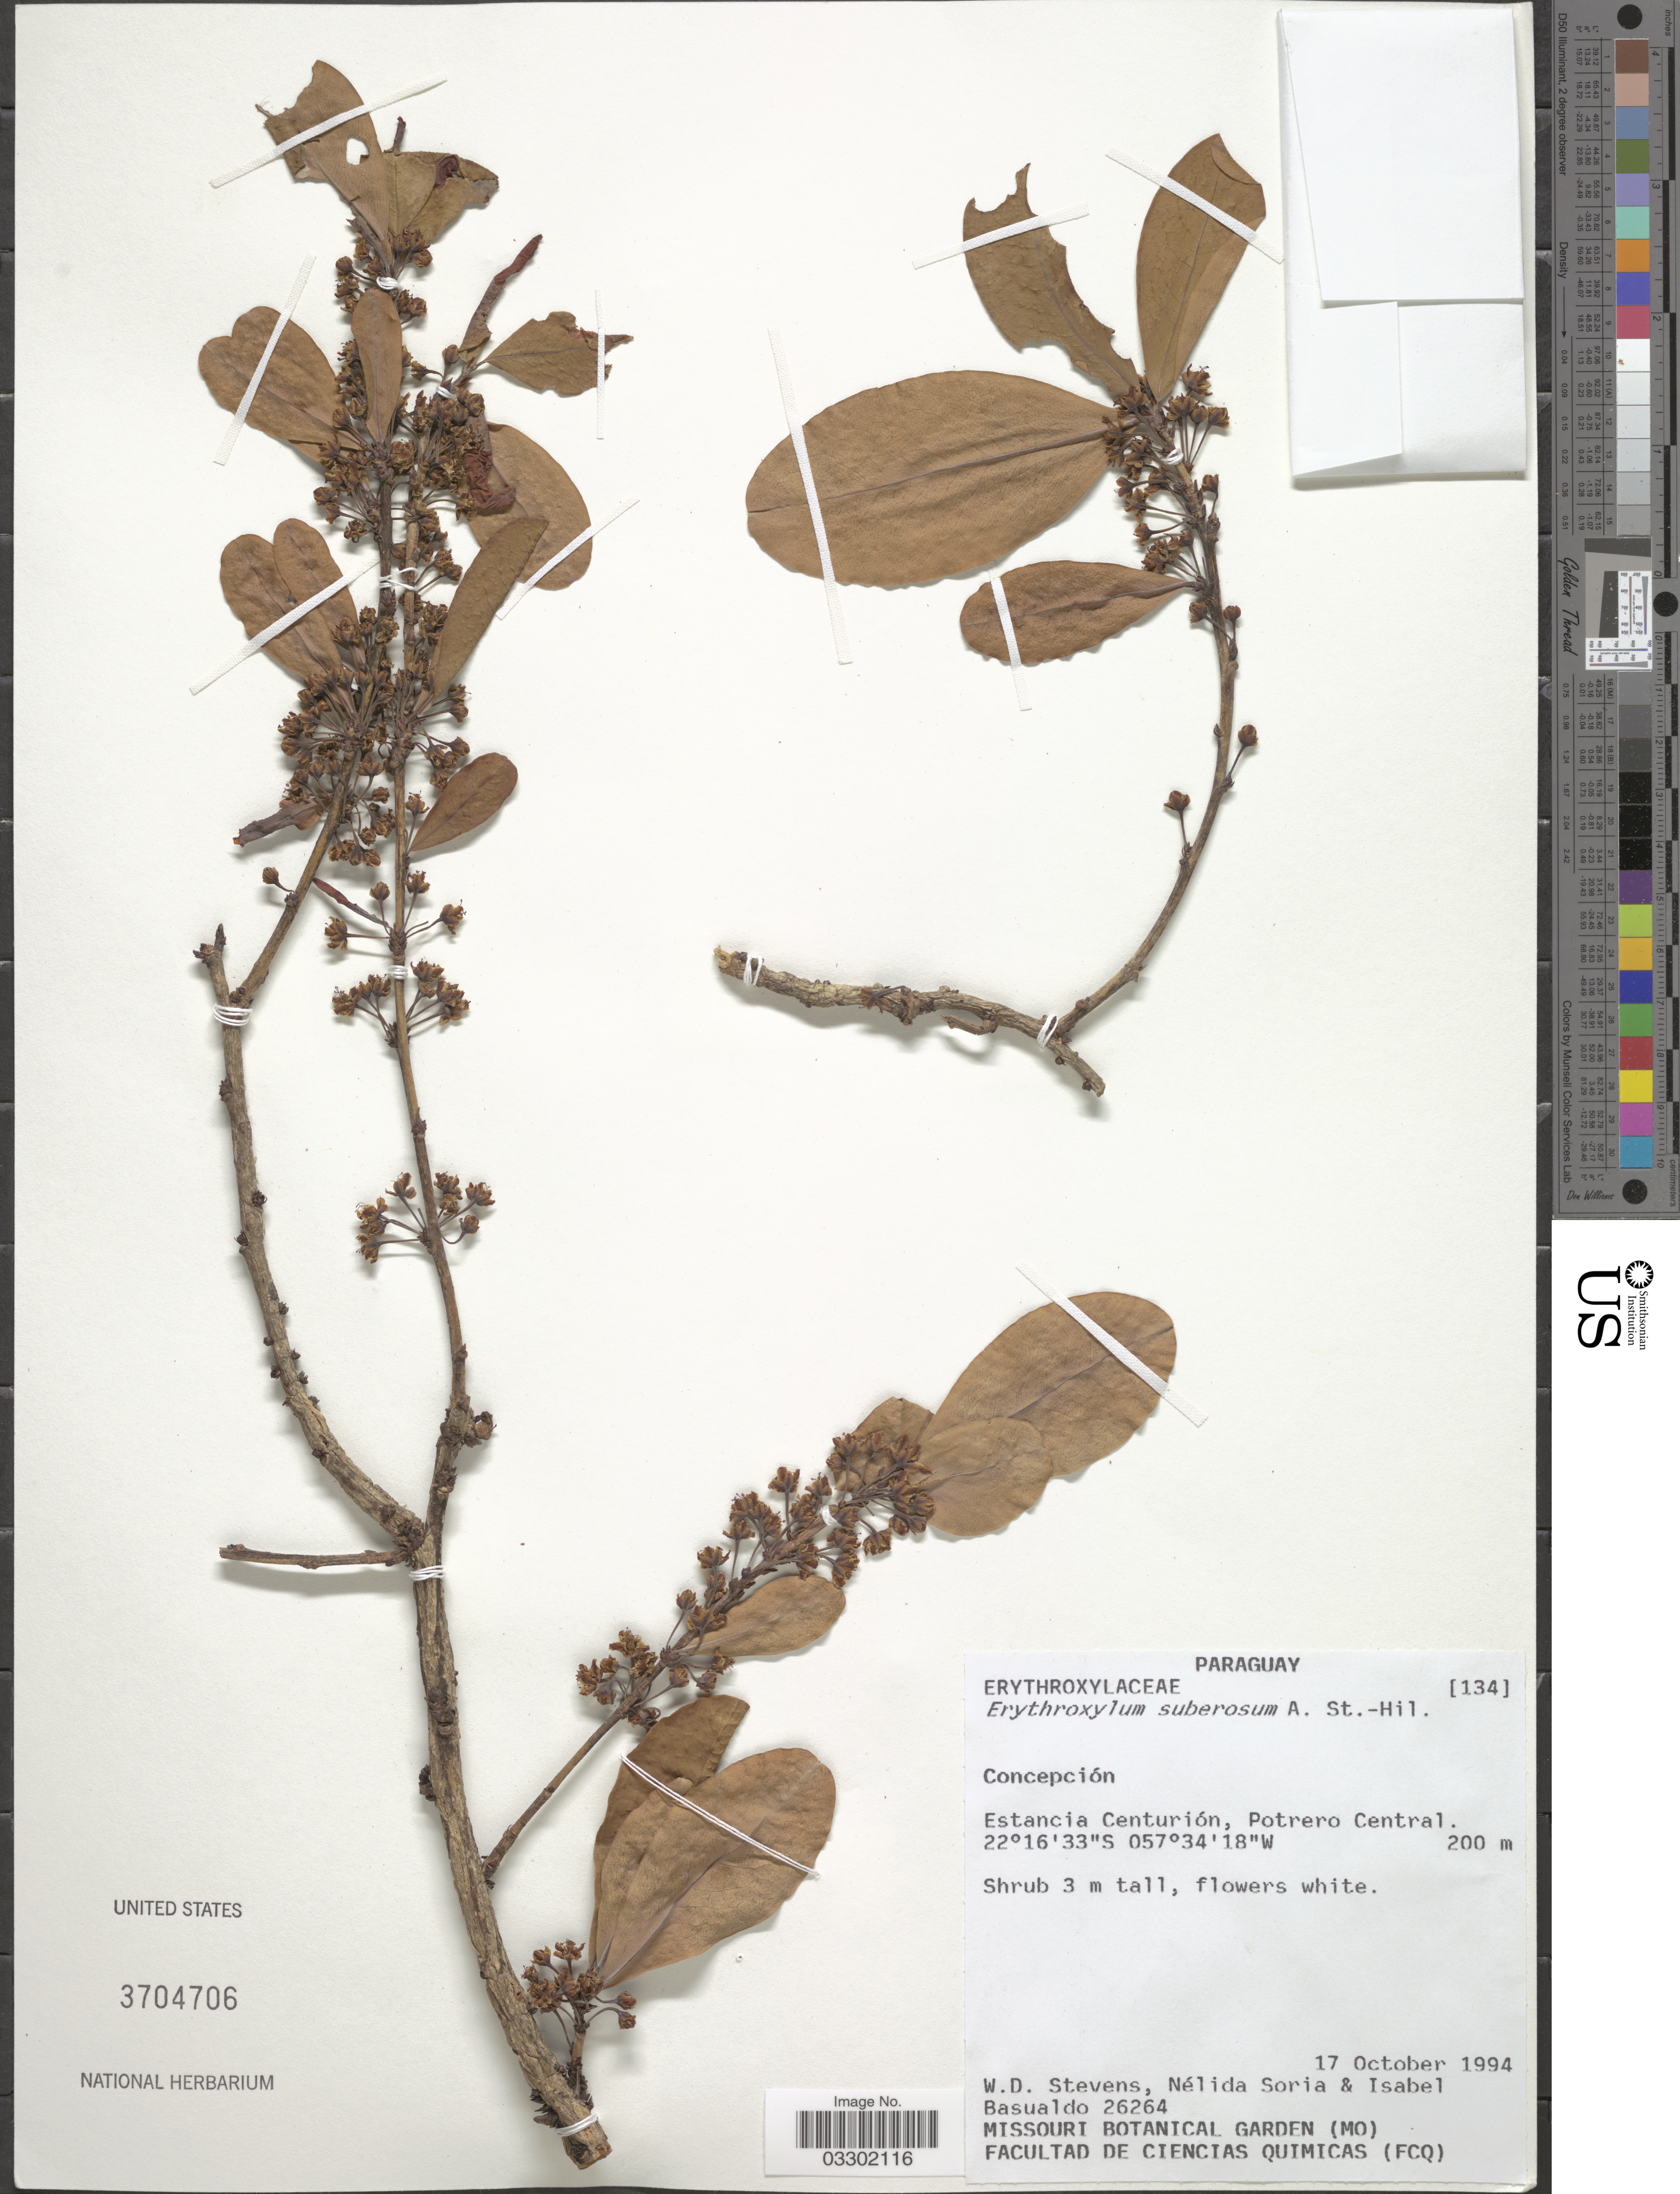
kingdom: Plantae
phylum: Tracheophyta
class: Magnoliopsida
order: Malpighiales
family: Erythroxylaceae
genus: Erythroxylum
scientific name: Erythroxylum suberosum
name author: A. St.-Hil.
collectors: W. D. Stevens, N. Soria & I. Basualdo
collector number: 26264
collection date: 1994-10-17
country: Paraguay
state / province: Concepcion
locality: Estancia Centurión, Potrero Central.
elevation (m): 200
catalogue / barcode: US 3704706